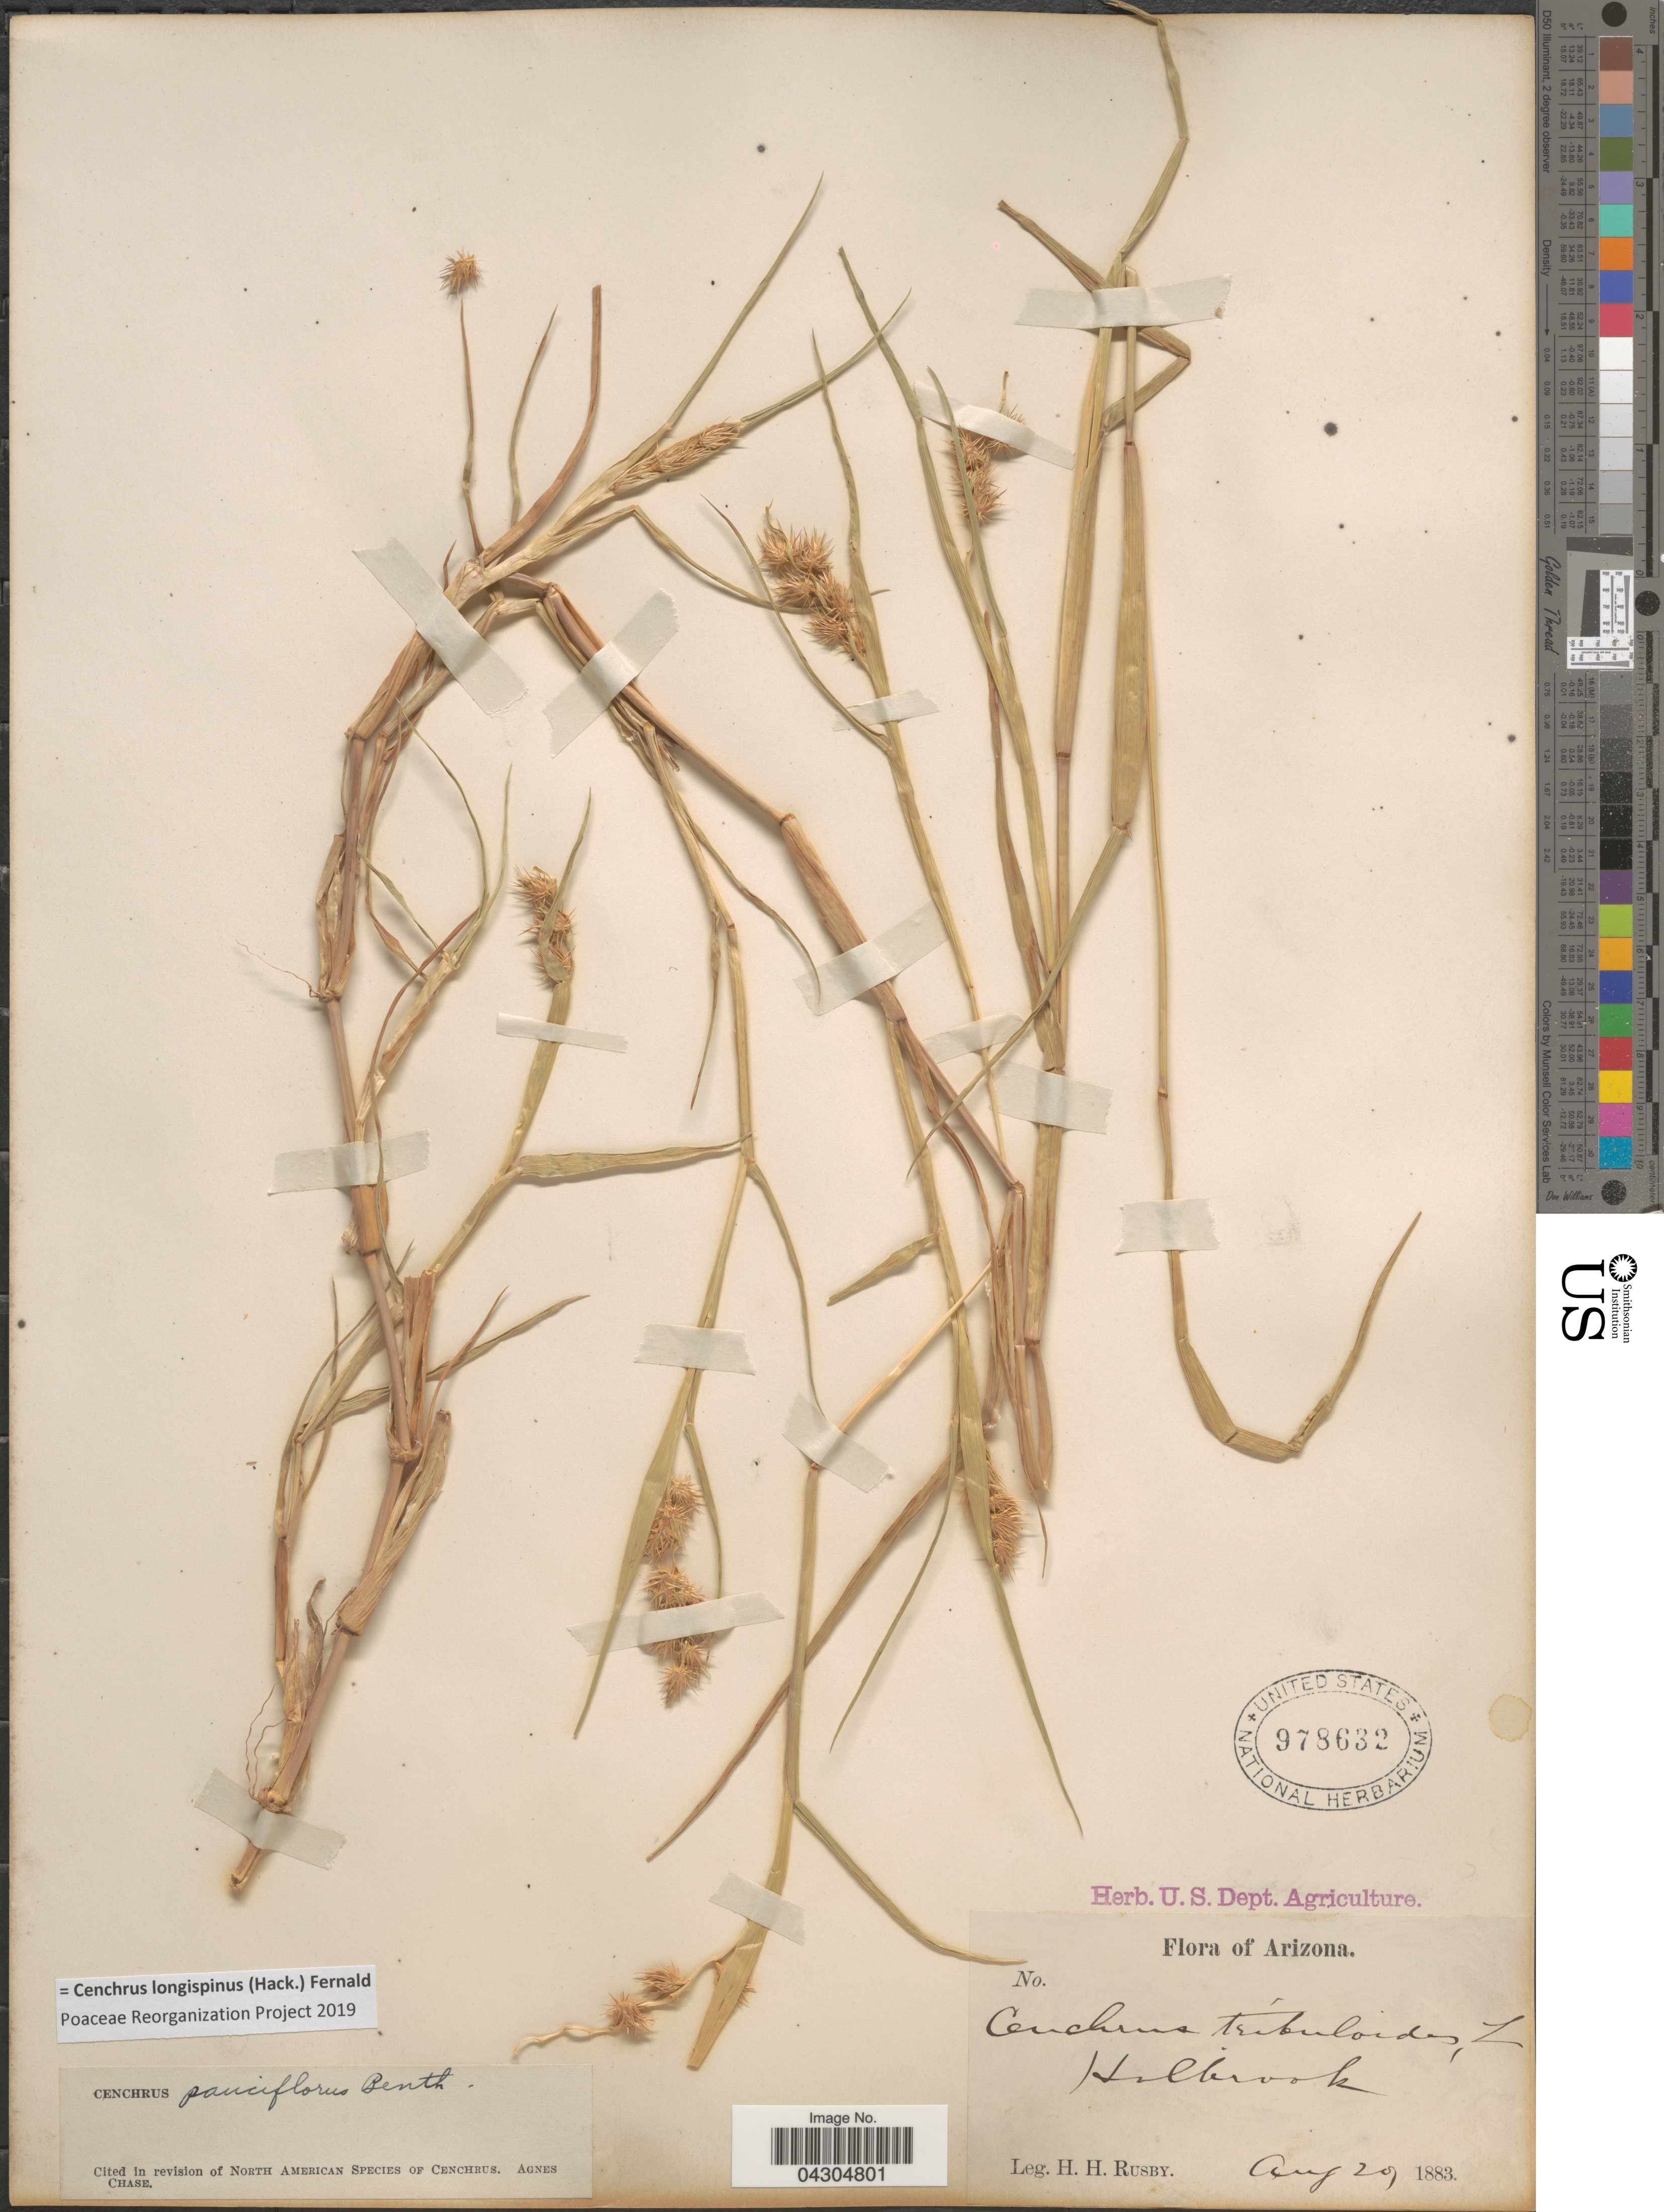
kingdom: Plantae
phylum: Tracheophyta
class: Liliopsida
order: Poales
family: Poaceae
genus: Cenchrus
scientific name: Cenchrus longispinus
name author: (Hack.) Fernald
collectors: H. H. Rusby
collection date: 1883-08-29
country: United States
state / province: Arizona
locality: Holbrook.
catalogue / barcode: US 978632